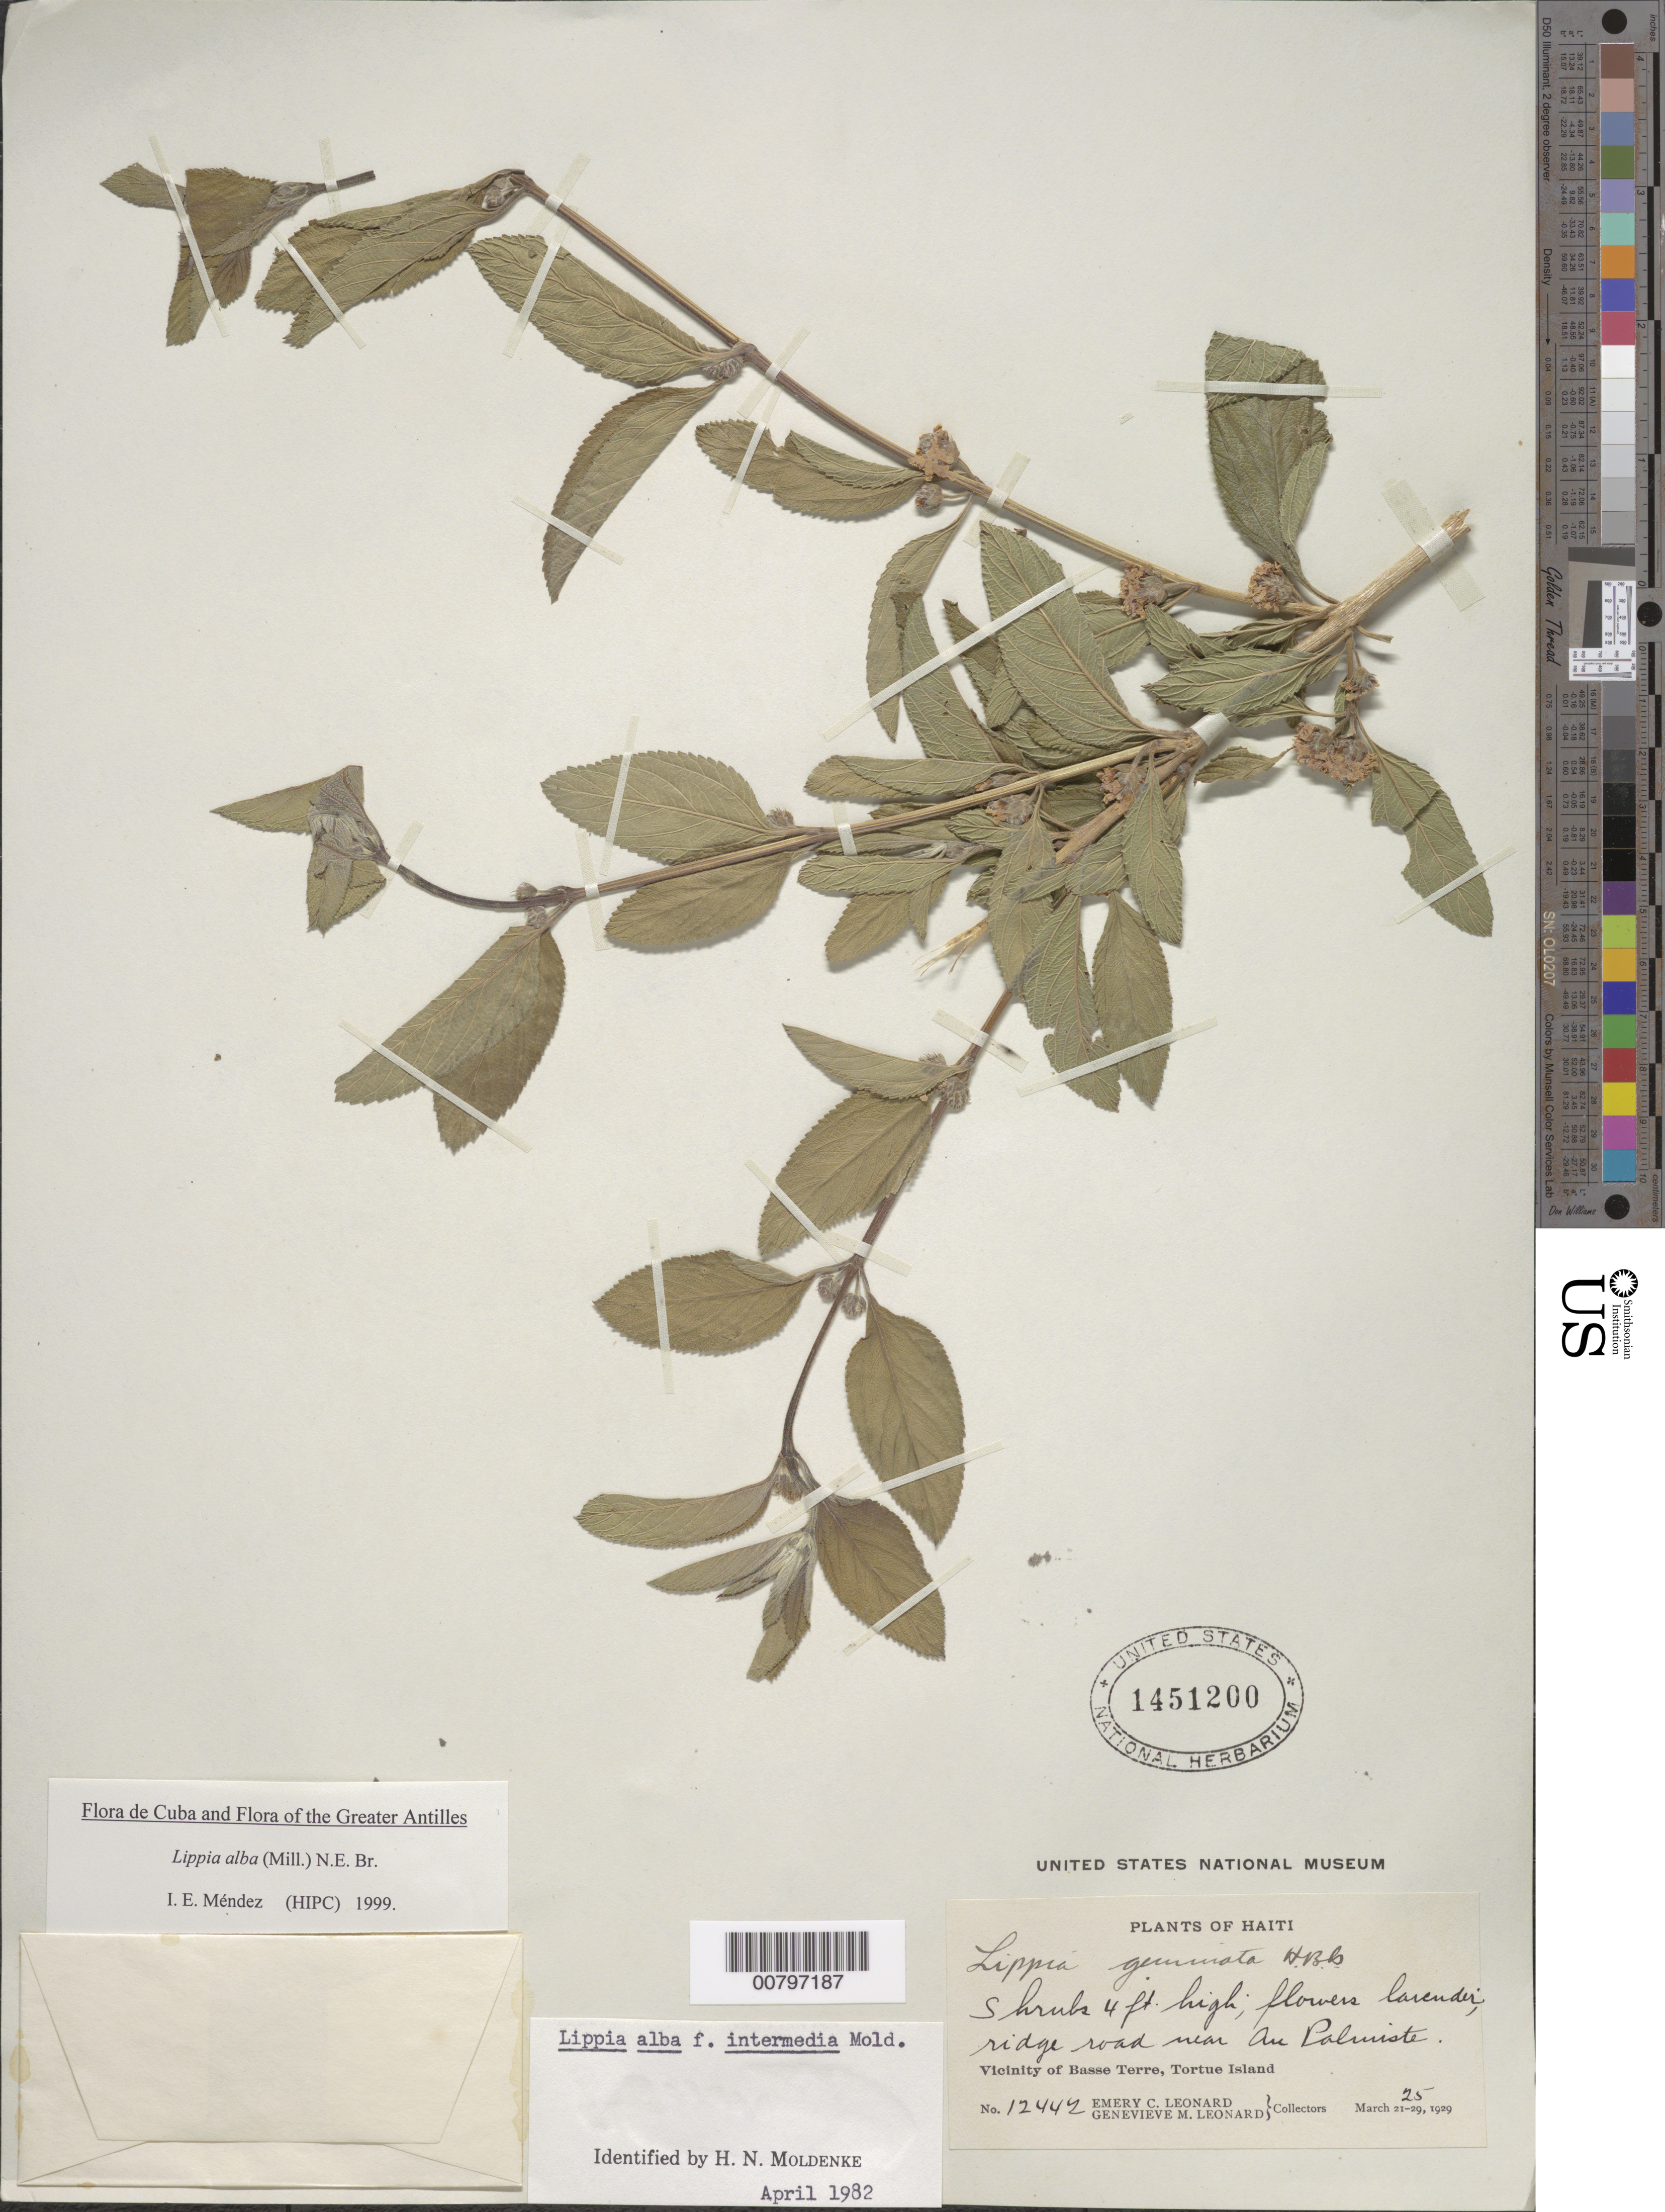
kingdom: Plantae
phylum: Tracheophyta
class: Magnoliopsida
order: Lamiales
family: Verbenaceae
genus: Lippia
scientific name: Lippia alba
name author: (Mill.) N.E. Br. ex Britton & P. Wilson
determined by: Méndez, Isidro E., (HIPC)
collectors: E. C. Leonard & G. M. Leonard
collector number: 12442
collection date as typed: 25 Mar 1929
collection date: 1929-03-25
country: Haiti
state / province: Nord-Ouest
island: Île de la Tortue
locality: Vicinity of Basse Terre, Road near Au Palruiste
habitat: Ridge road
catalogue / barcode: US 1451200